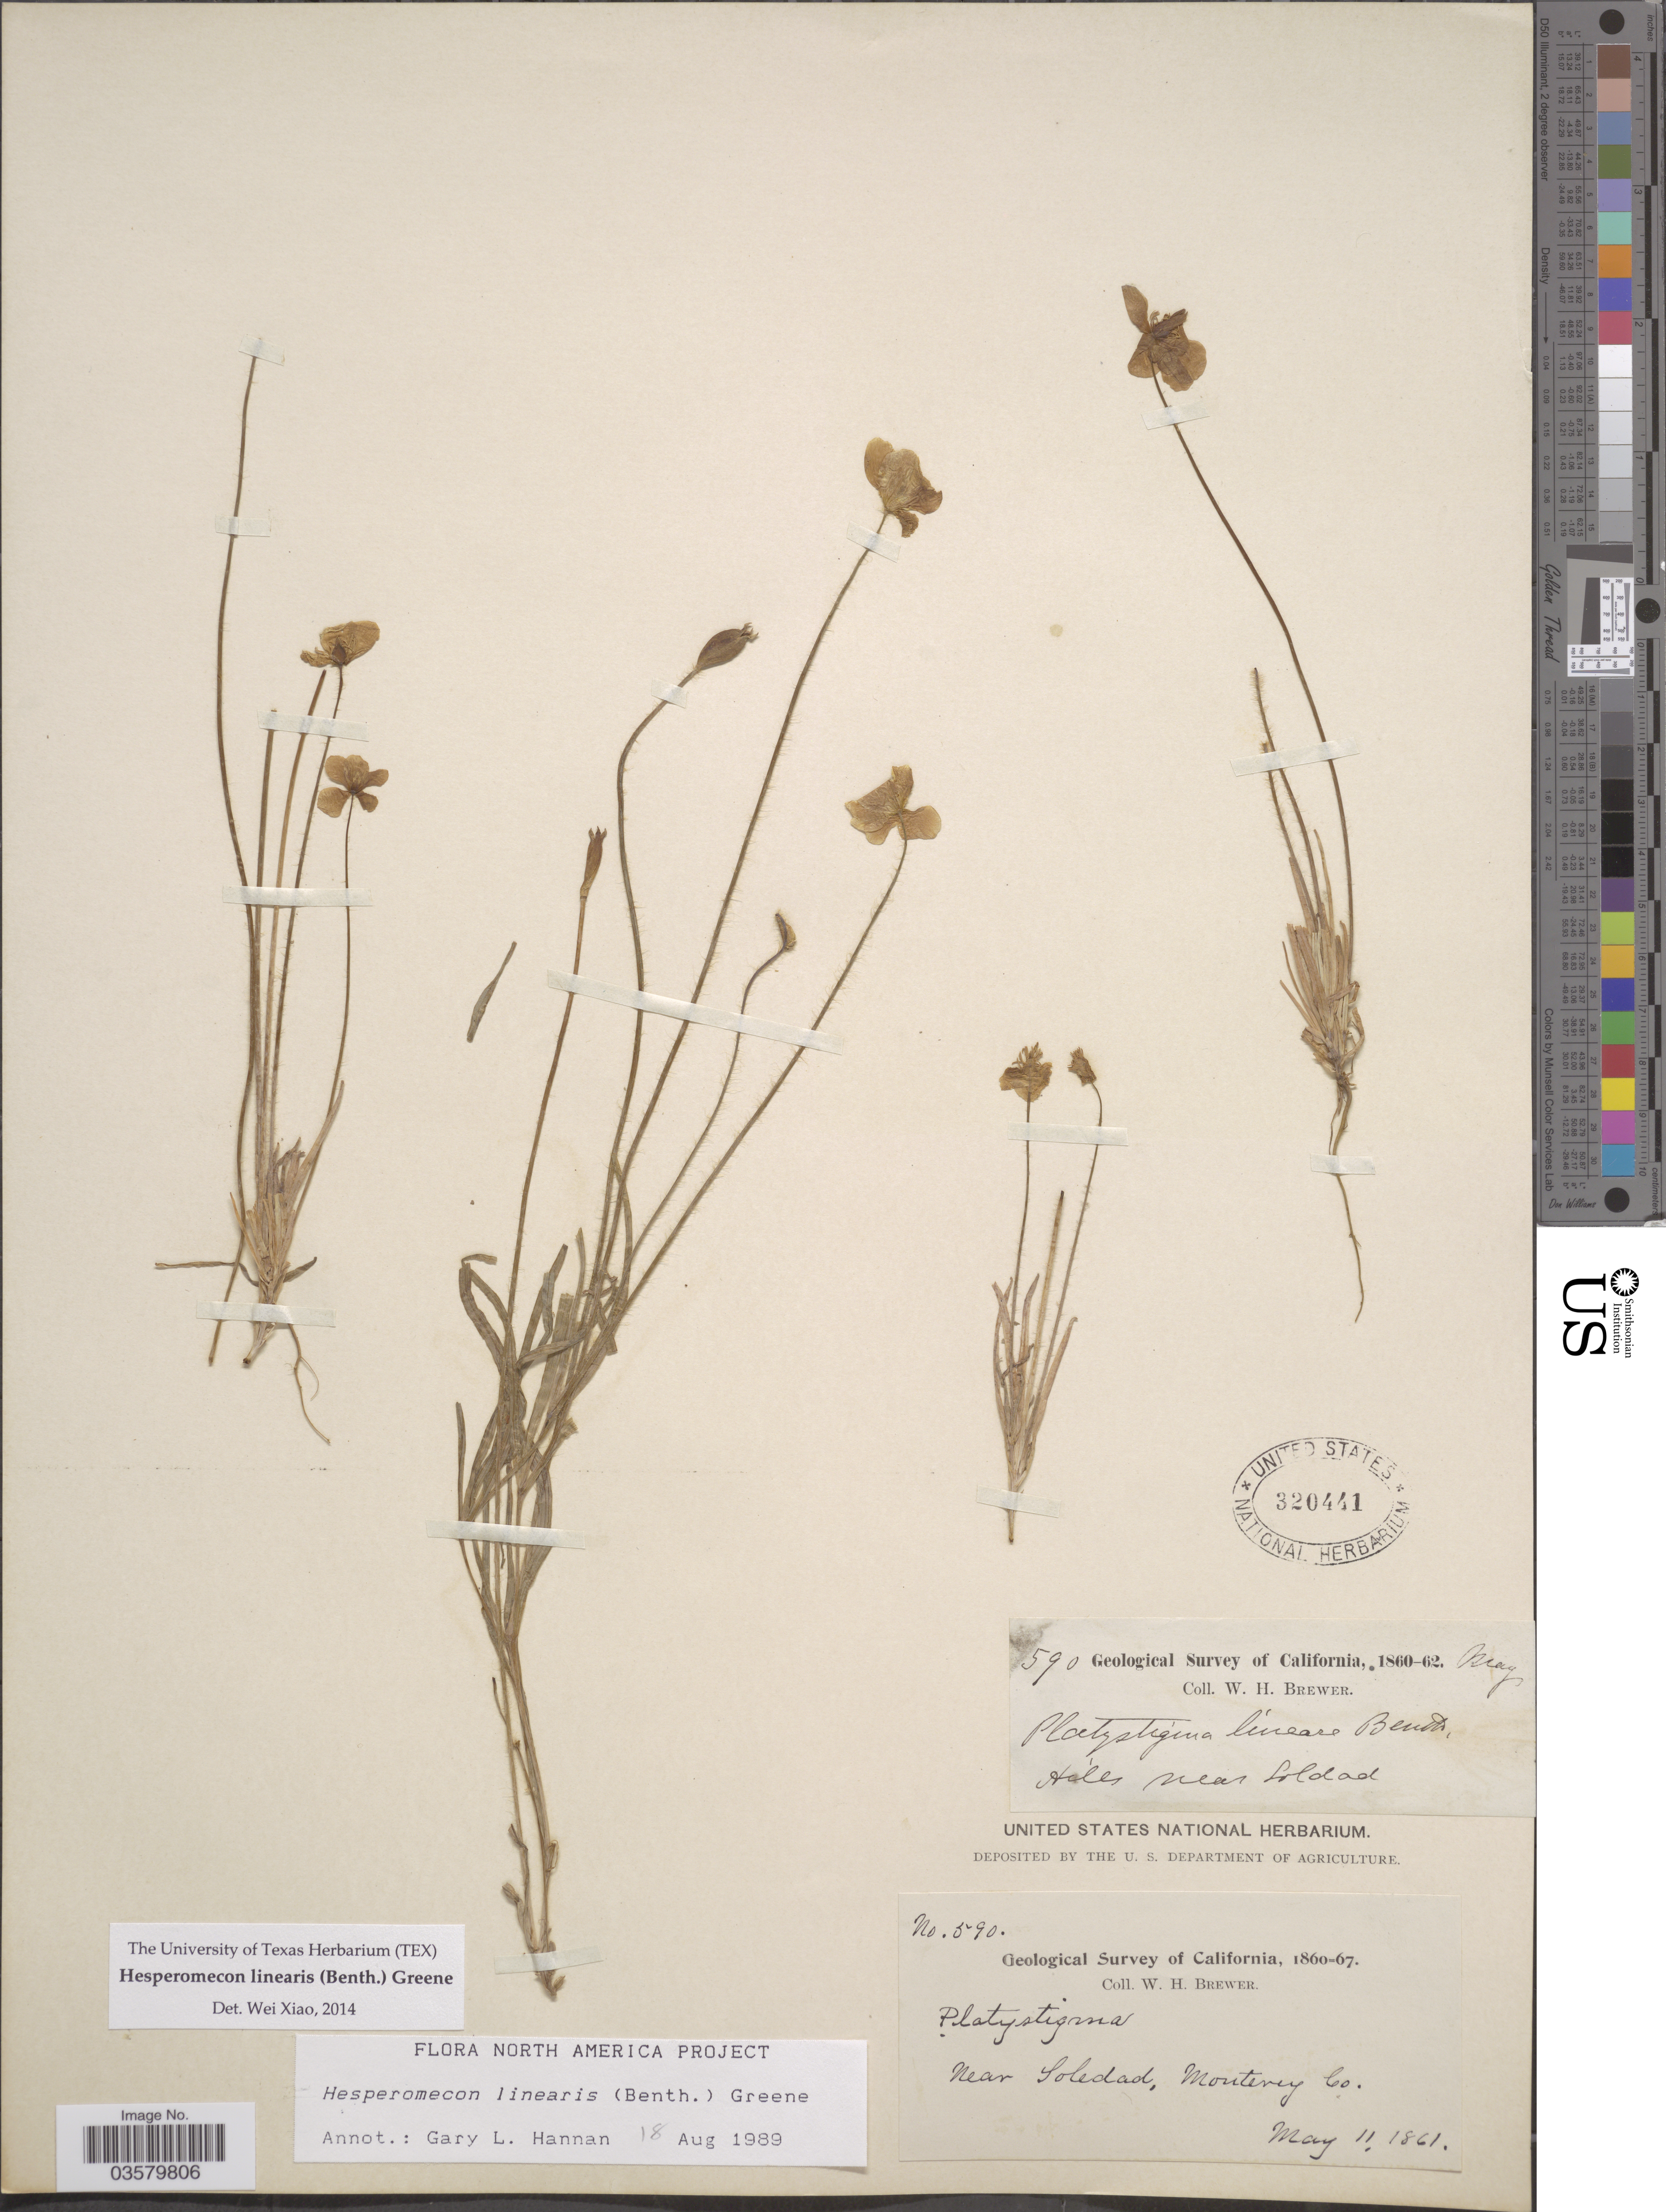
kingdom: Plantae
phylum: Tracheophyta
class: Magnoliopsida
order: Ranunculales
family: Papaveraceae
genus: Platystigma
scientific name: Platystigma lineare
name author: Benth.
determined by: Strong, M. T., (US), Smithsonian Institution - National Museum of Natural History (UNITED STATES)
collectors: W. H. Brewer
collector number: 590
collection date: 1861-05-11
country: United States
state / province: California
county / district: Monterey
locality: Near Soledad, Monterey Co.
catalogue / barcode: US 320441